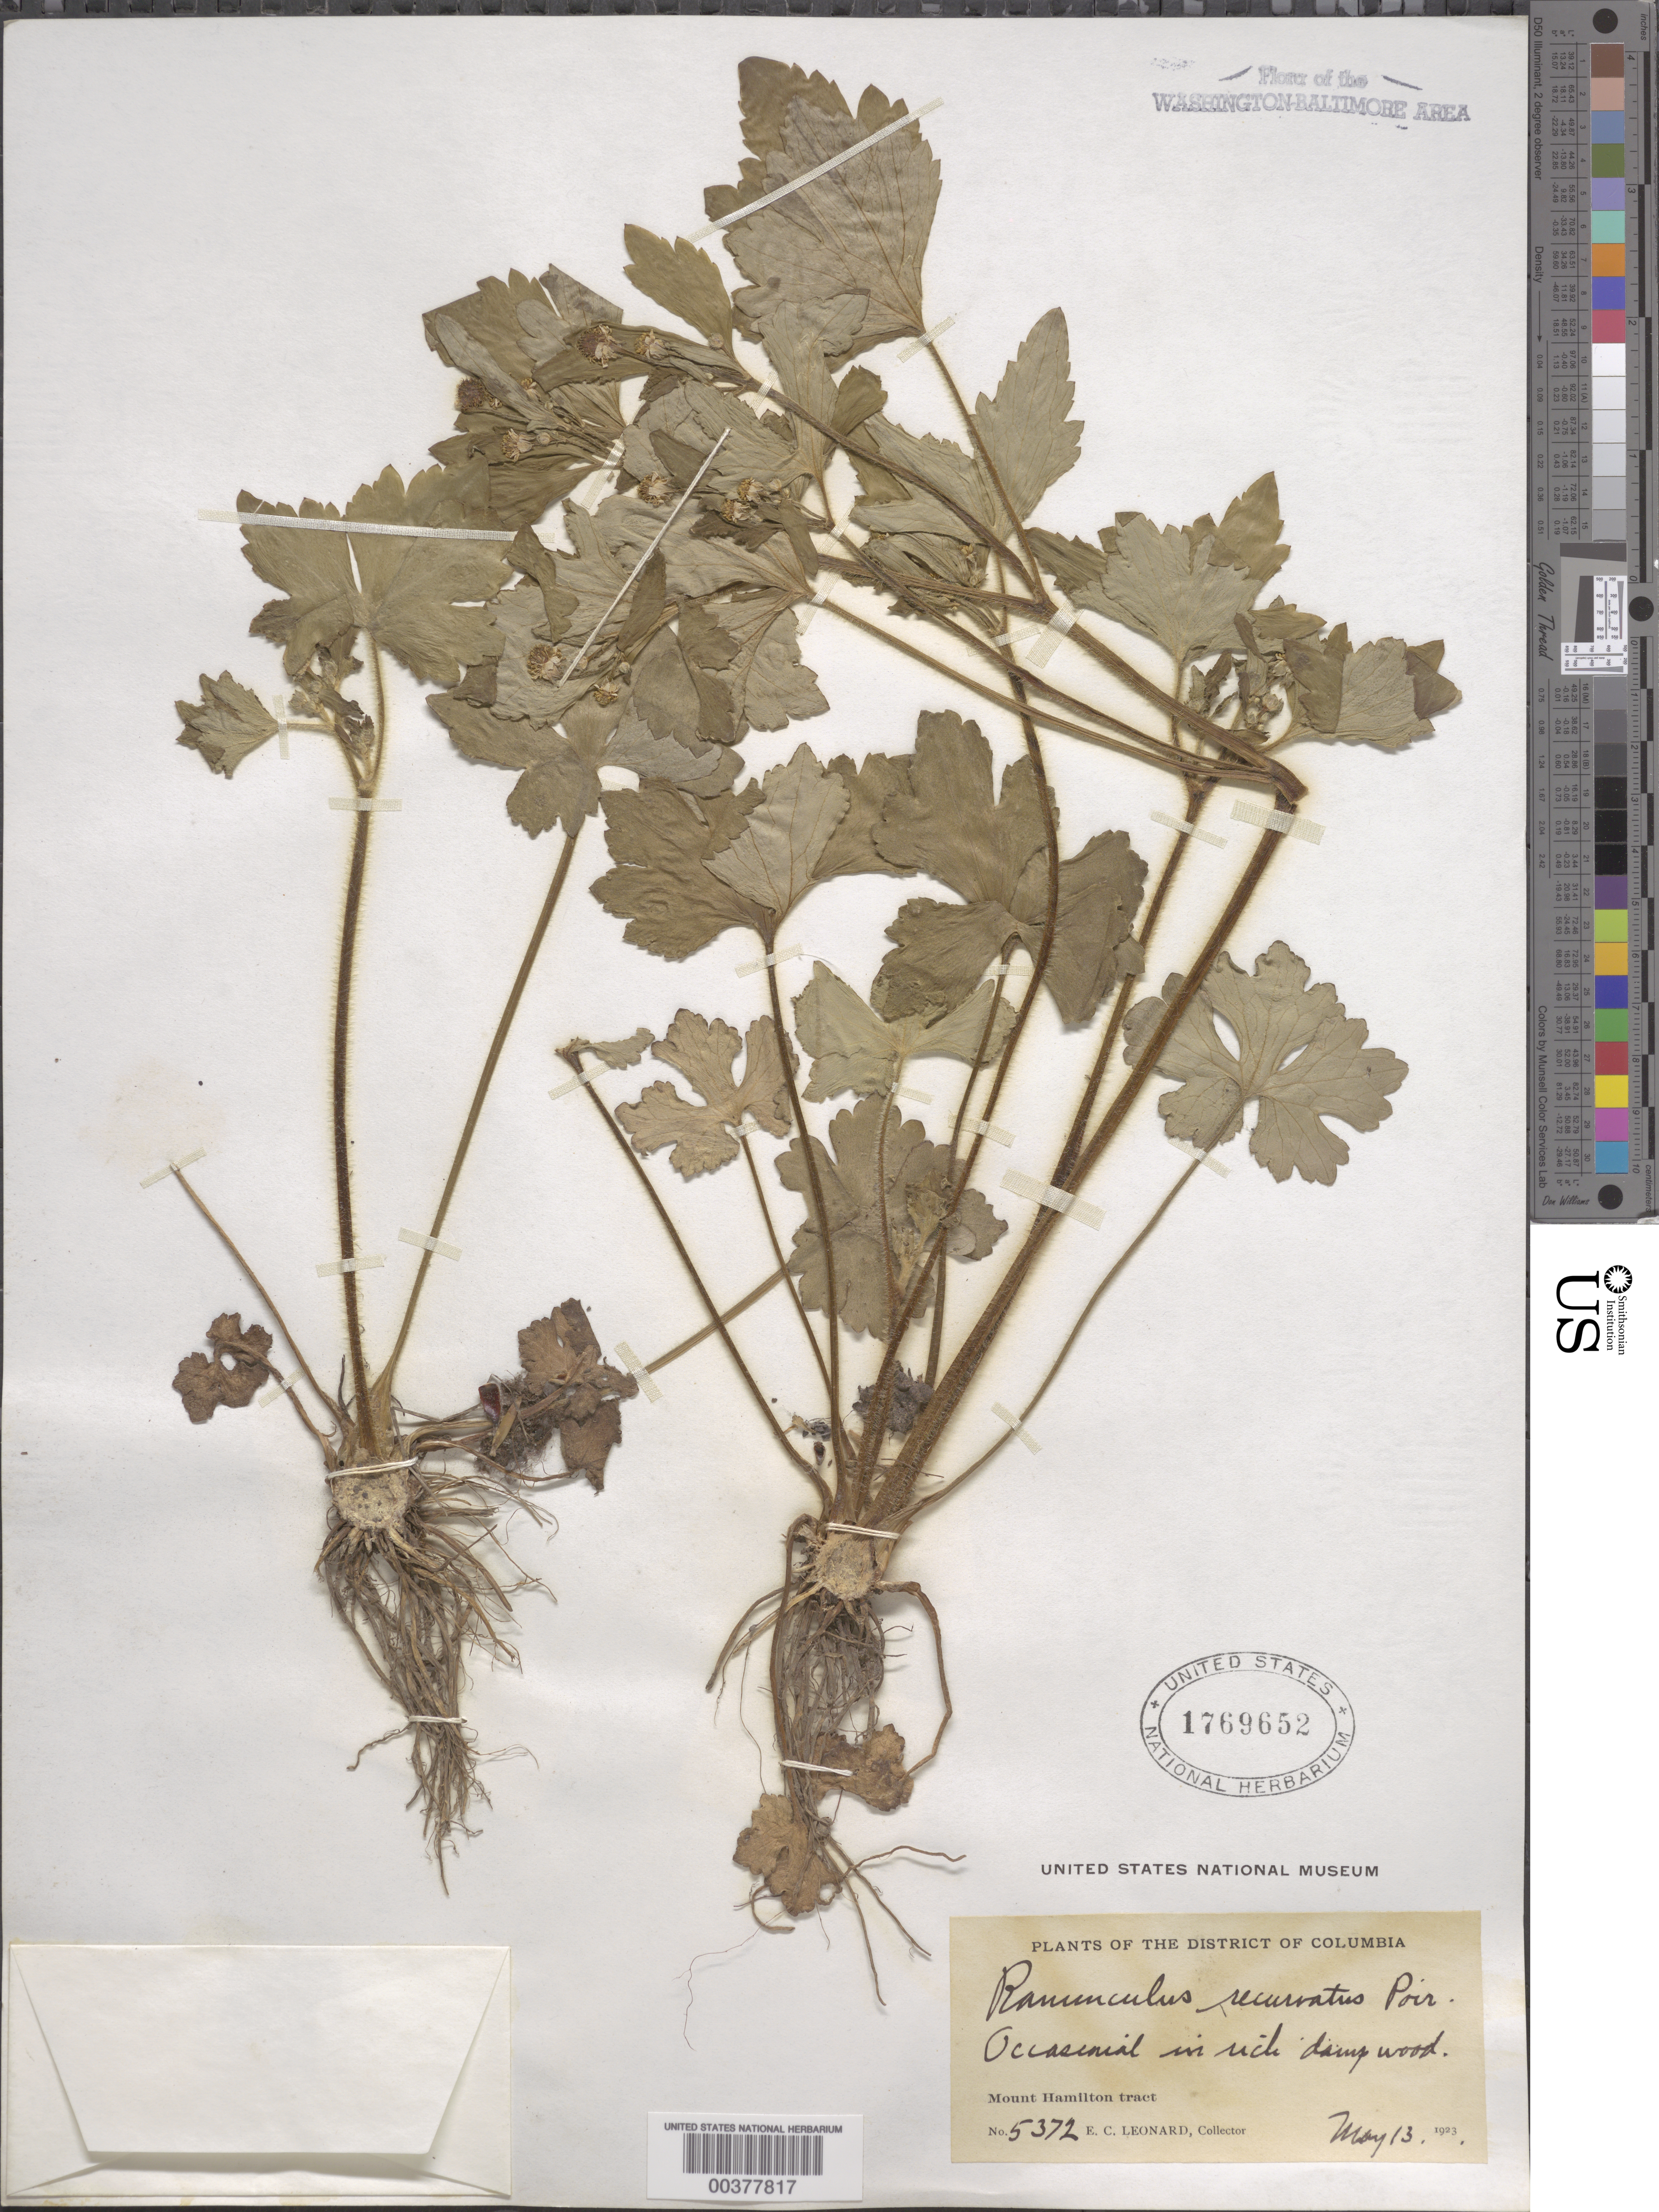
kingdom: Plantae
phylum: Tracheophyta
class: Magnoliopsida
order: Ranunculales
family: Ranunculaceae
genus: Ranunculus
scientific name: Ranunculus recurvatus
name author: Poir.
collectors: E. C. Leonard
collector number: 5372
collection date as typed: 13 May 1923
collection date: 1923-05-13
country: United States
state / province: District of Columbia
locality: Mount Hamilton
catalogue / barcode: US 1769652